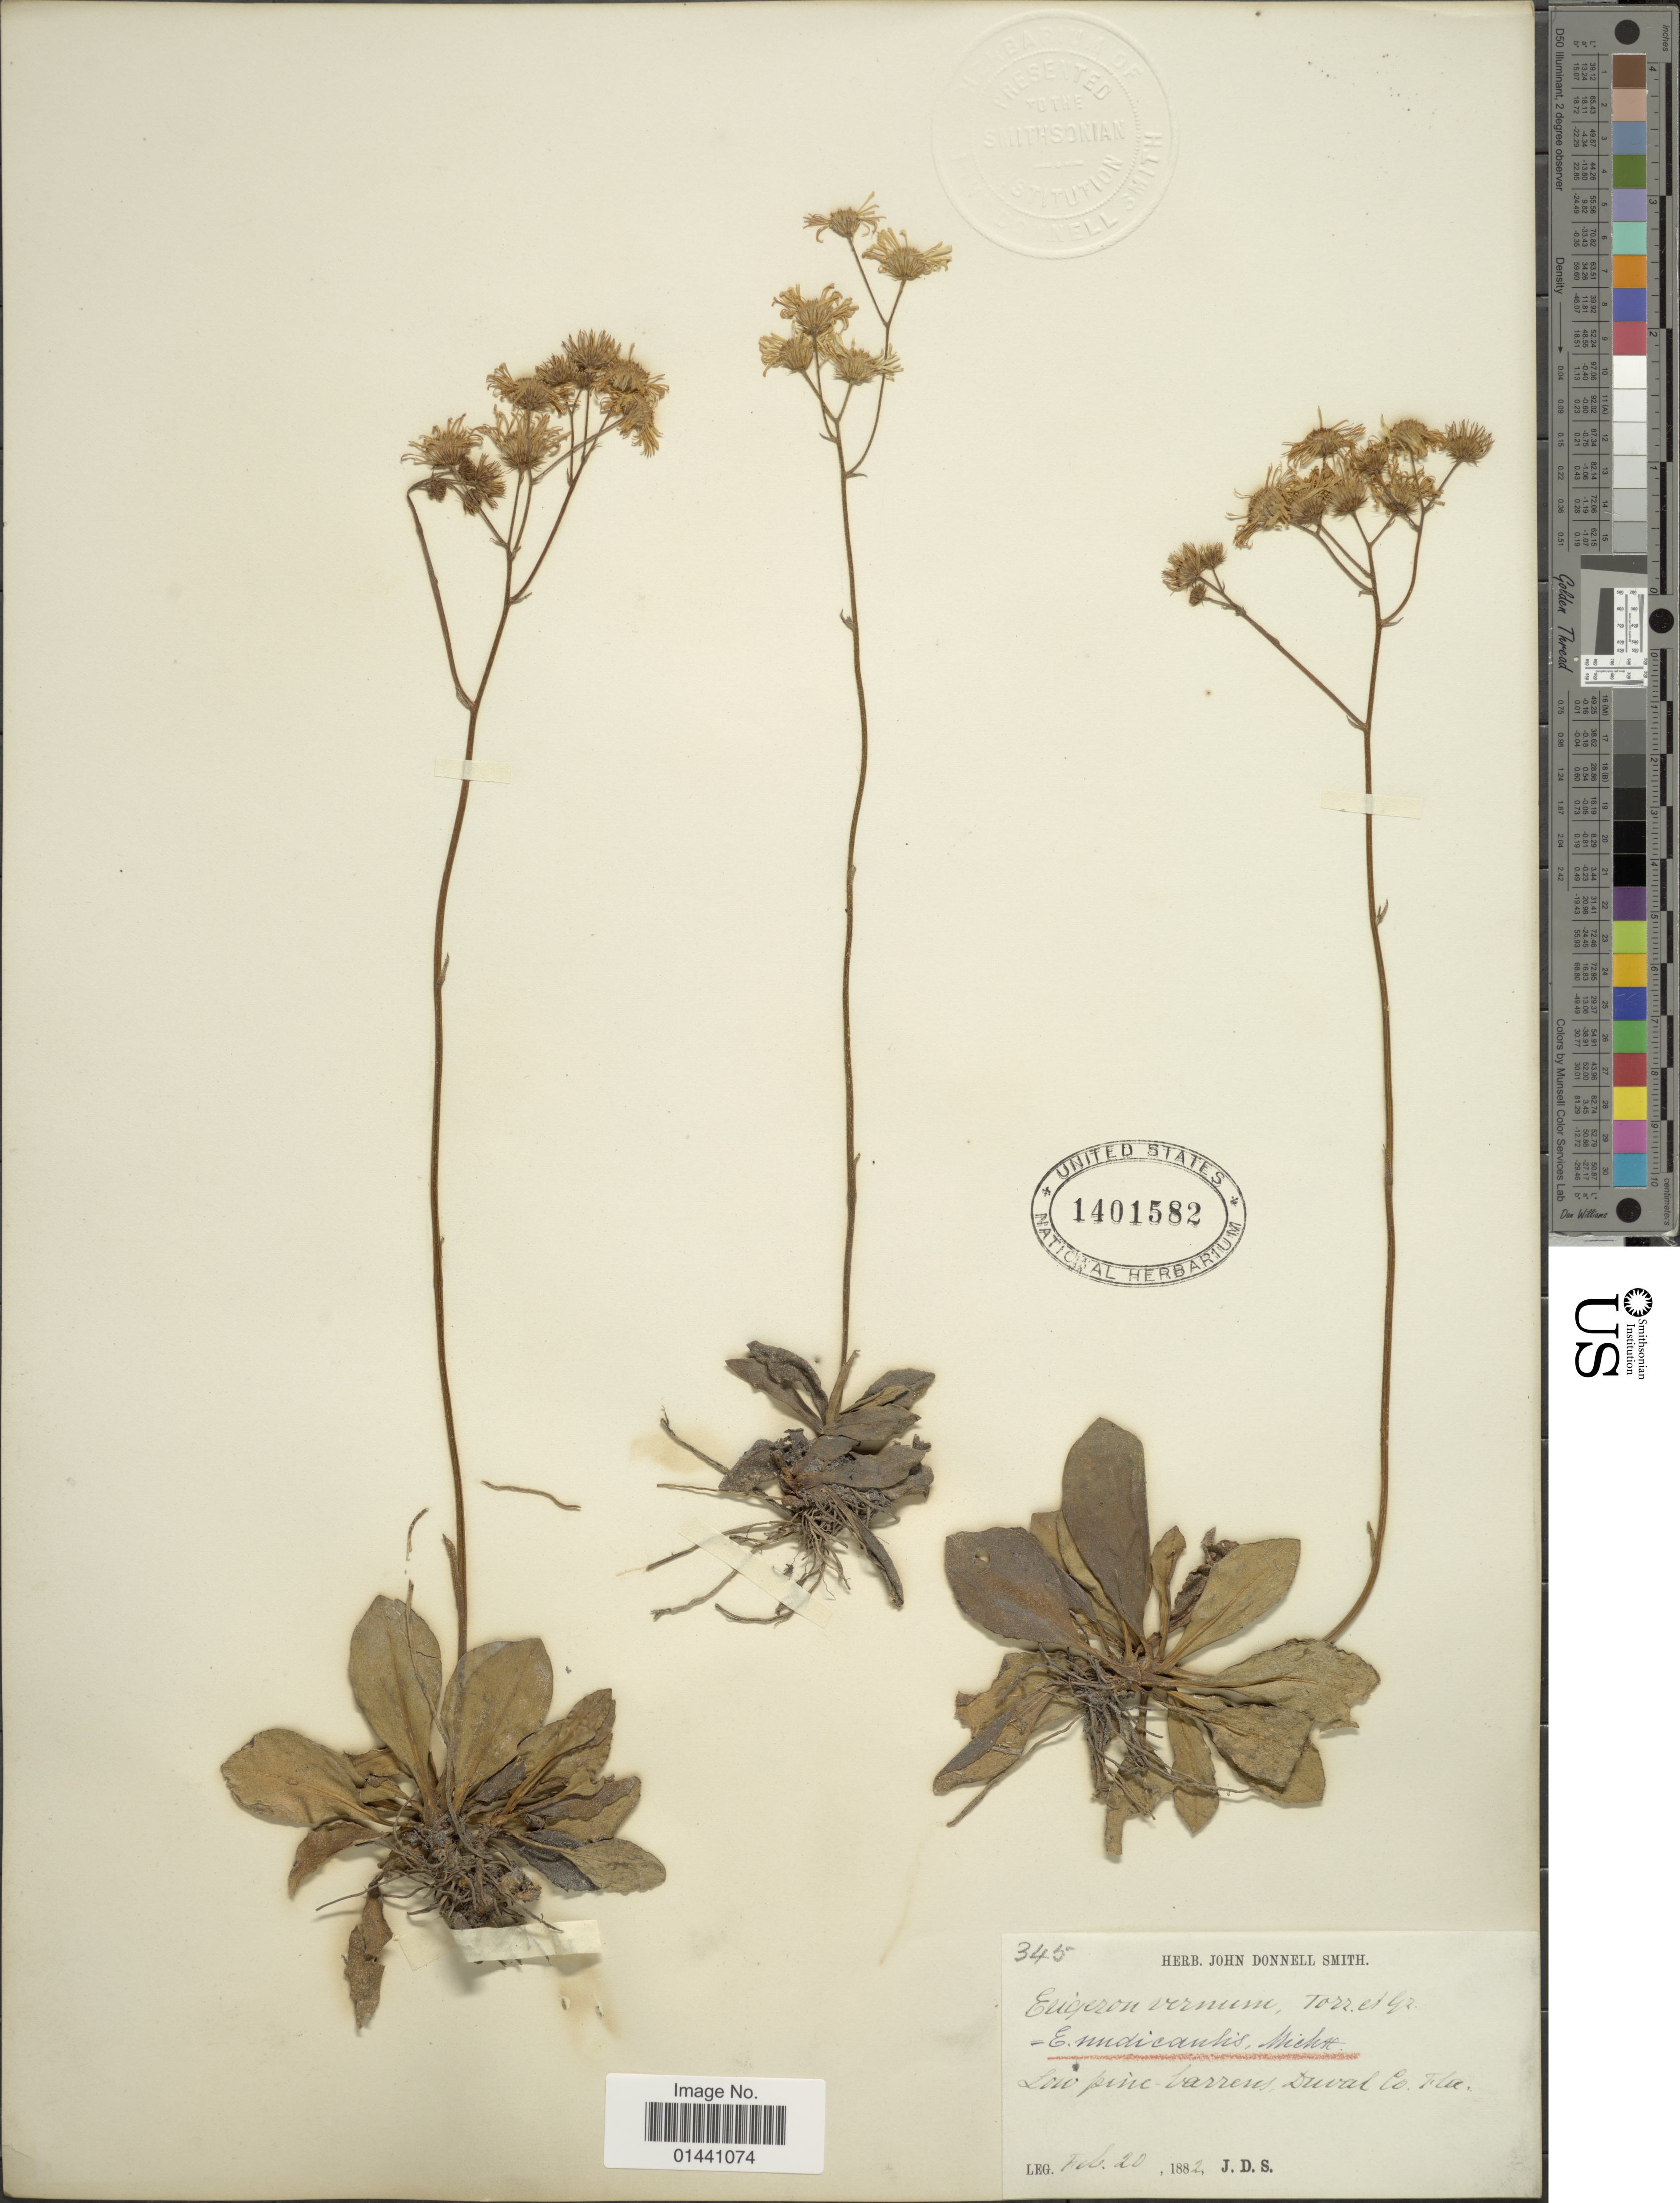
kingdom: Plantae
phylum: Tracheophyta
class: Magnoliopsida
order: Asterales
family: Asteraceae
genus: Erigeron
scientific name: Erigeron vernus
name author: (L.) Torr. & A. Gray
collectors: J. Donnell Smith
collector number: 345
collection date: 1882-02-20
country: United States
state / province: Florida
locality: Low pine-barrens, Dural Co.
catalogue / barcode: US 1401582